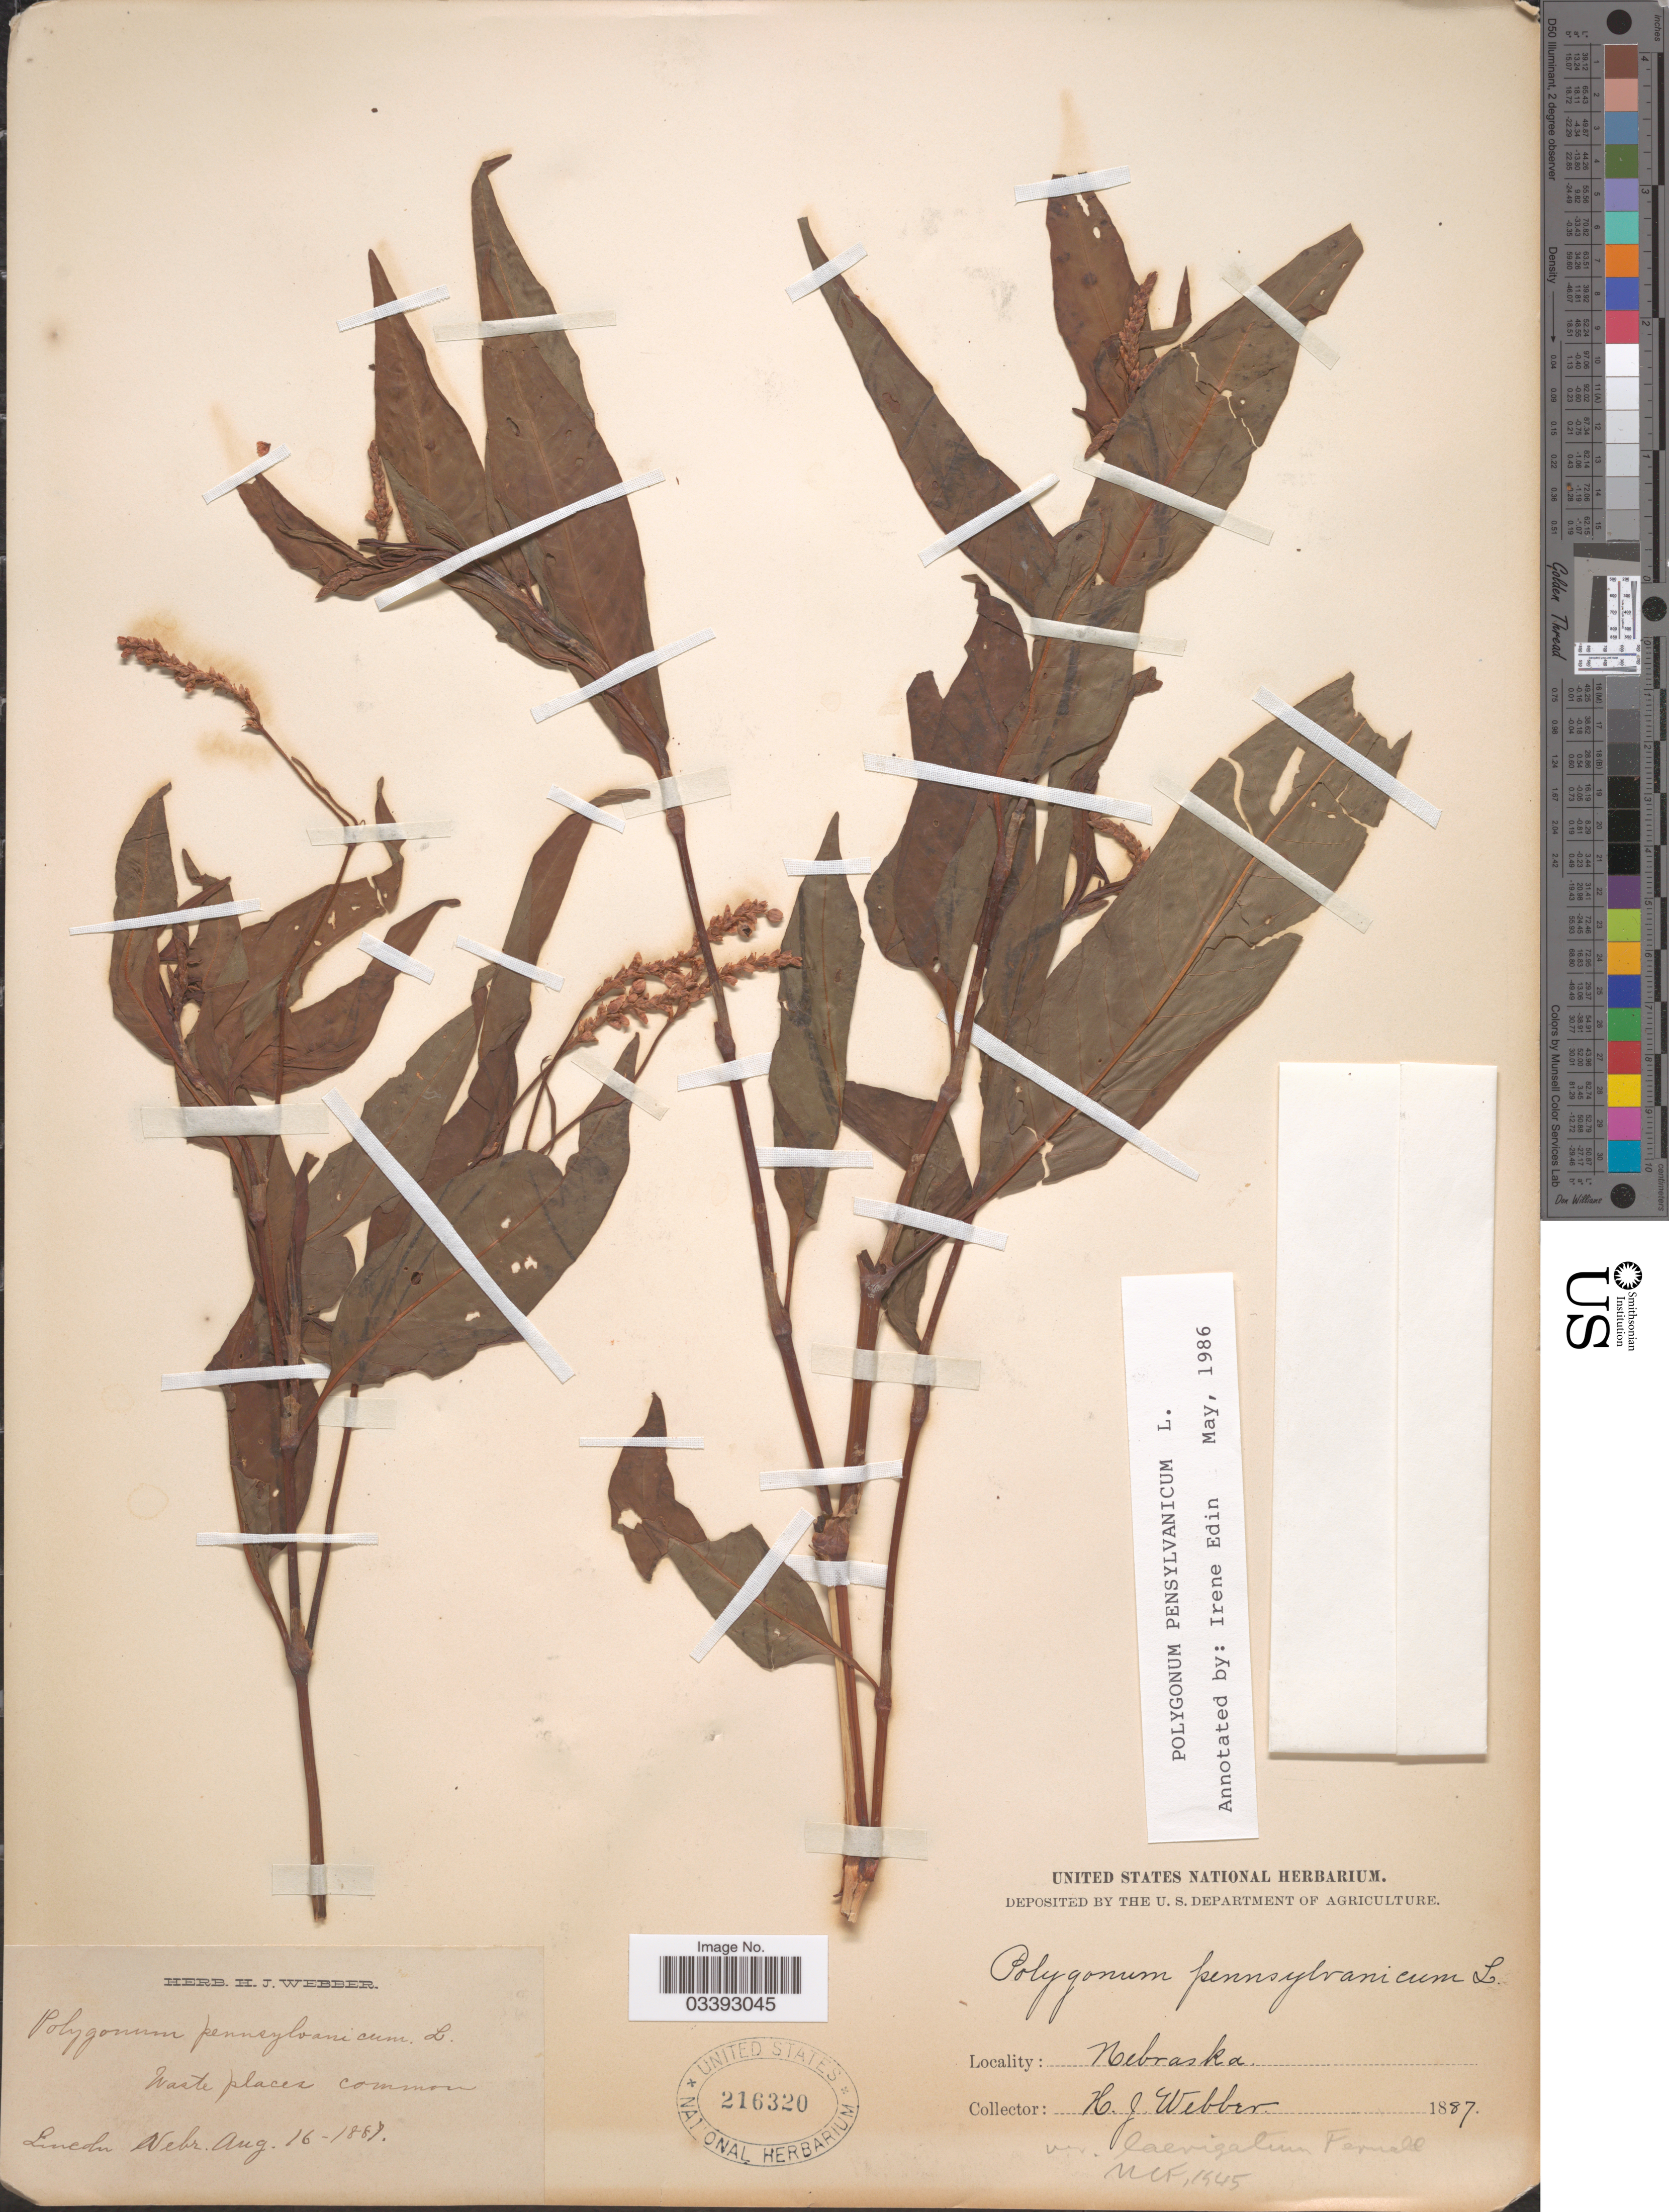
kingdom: Plantae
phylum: Tracheophyta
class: Magnoliopsida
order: Caryophyllales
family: Polygonaceae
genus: Persicaria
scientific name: Persicaria pensylvanica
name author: (L.) M. Gómez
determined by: Atha, D. E.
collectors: H. Webber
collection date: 1887-08-16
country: United States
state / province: Nebraska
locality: Lincoln.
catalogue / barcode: US 216320